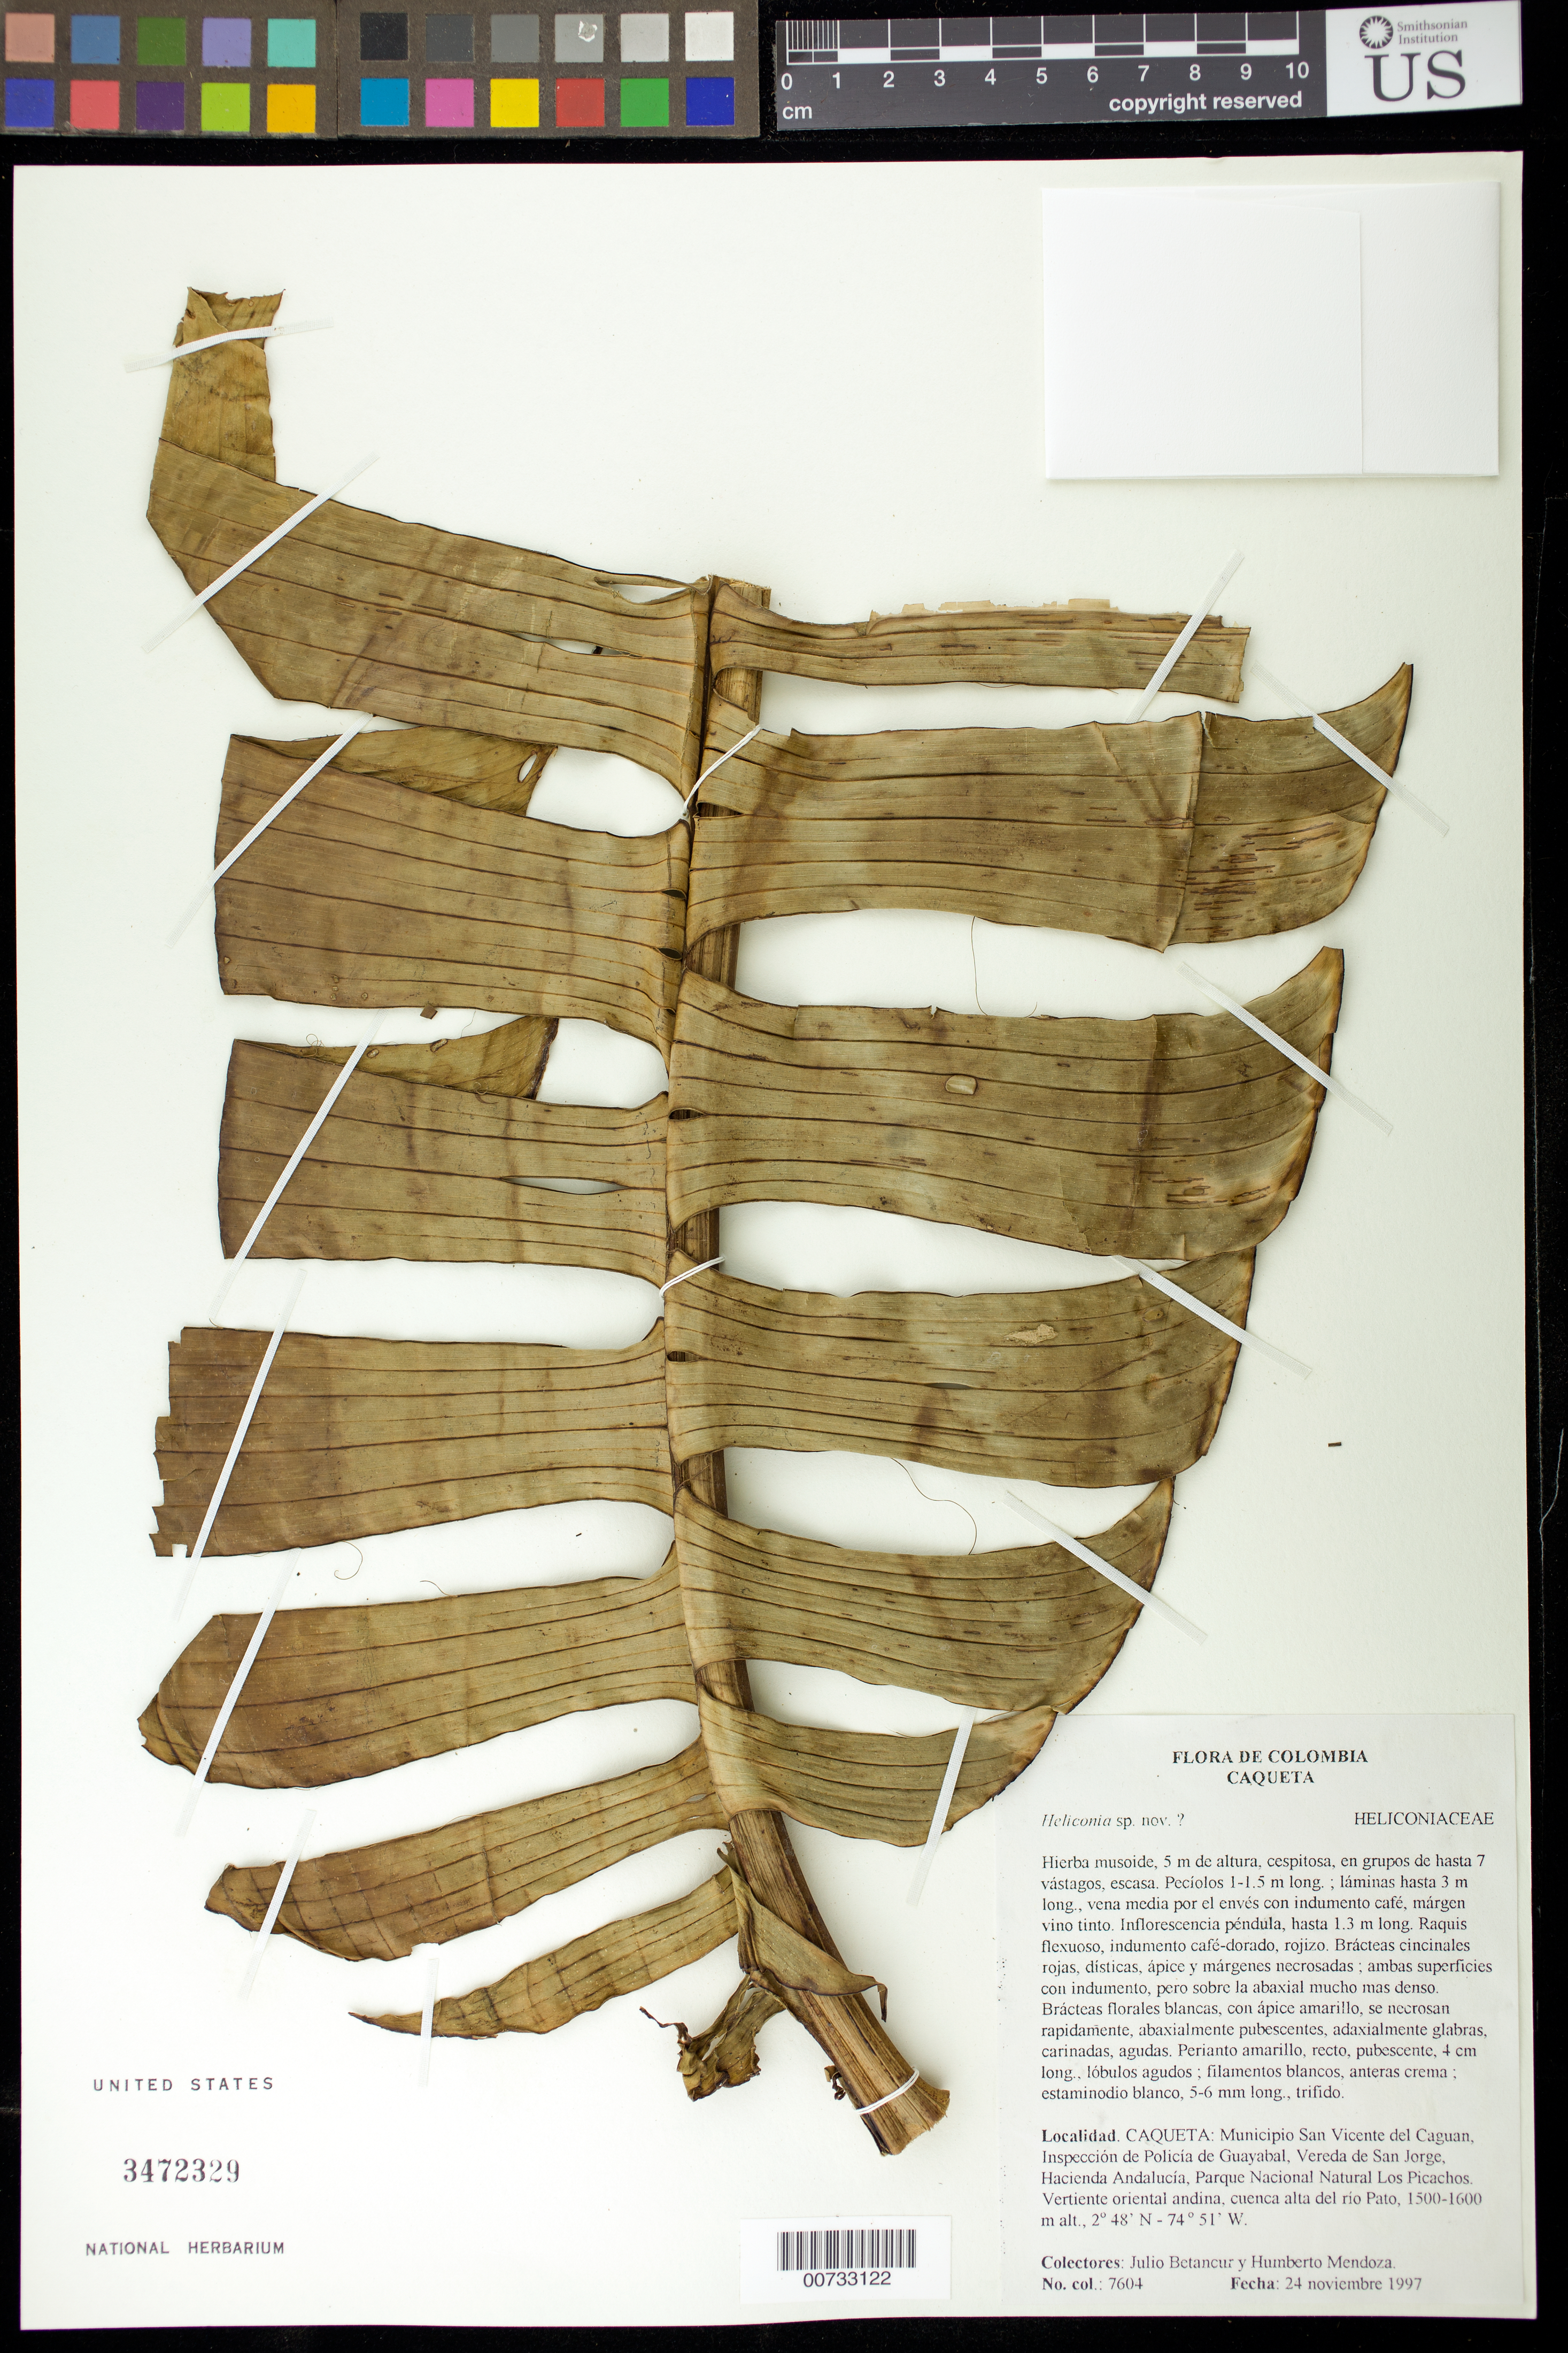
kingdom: Plantae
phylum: Tracheophyta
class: Liliopsida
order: Zingiberales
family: Heliconiaceae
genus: Heliconia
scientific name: Heliconia sp. nov.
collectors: J. C. Betancur & H. Mendoza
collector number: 7604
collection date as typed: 24 Nov 1997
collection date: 1997-11-24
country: Colombia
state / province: Risaralda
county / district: San Vicente del Caguan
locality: Vereda de San Jorge, Hacienda Andalucia. Inspeccion de Policia de Guayabal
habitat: Vertiente oriental andina, cuenca alta del rio Pato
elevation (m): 1500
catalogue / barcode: US 3472329